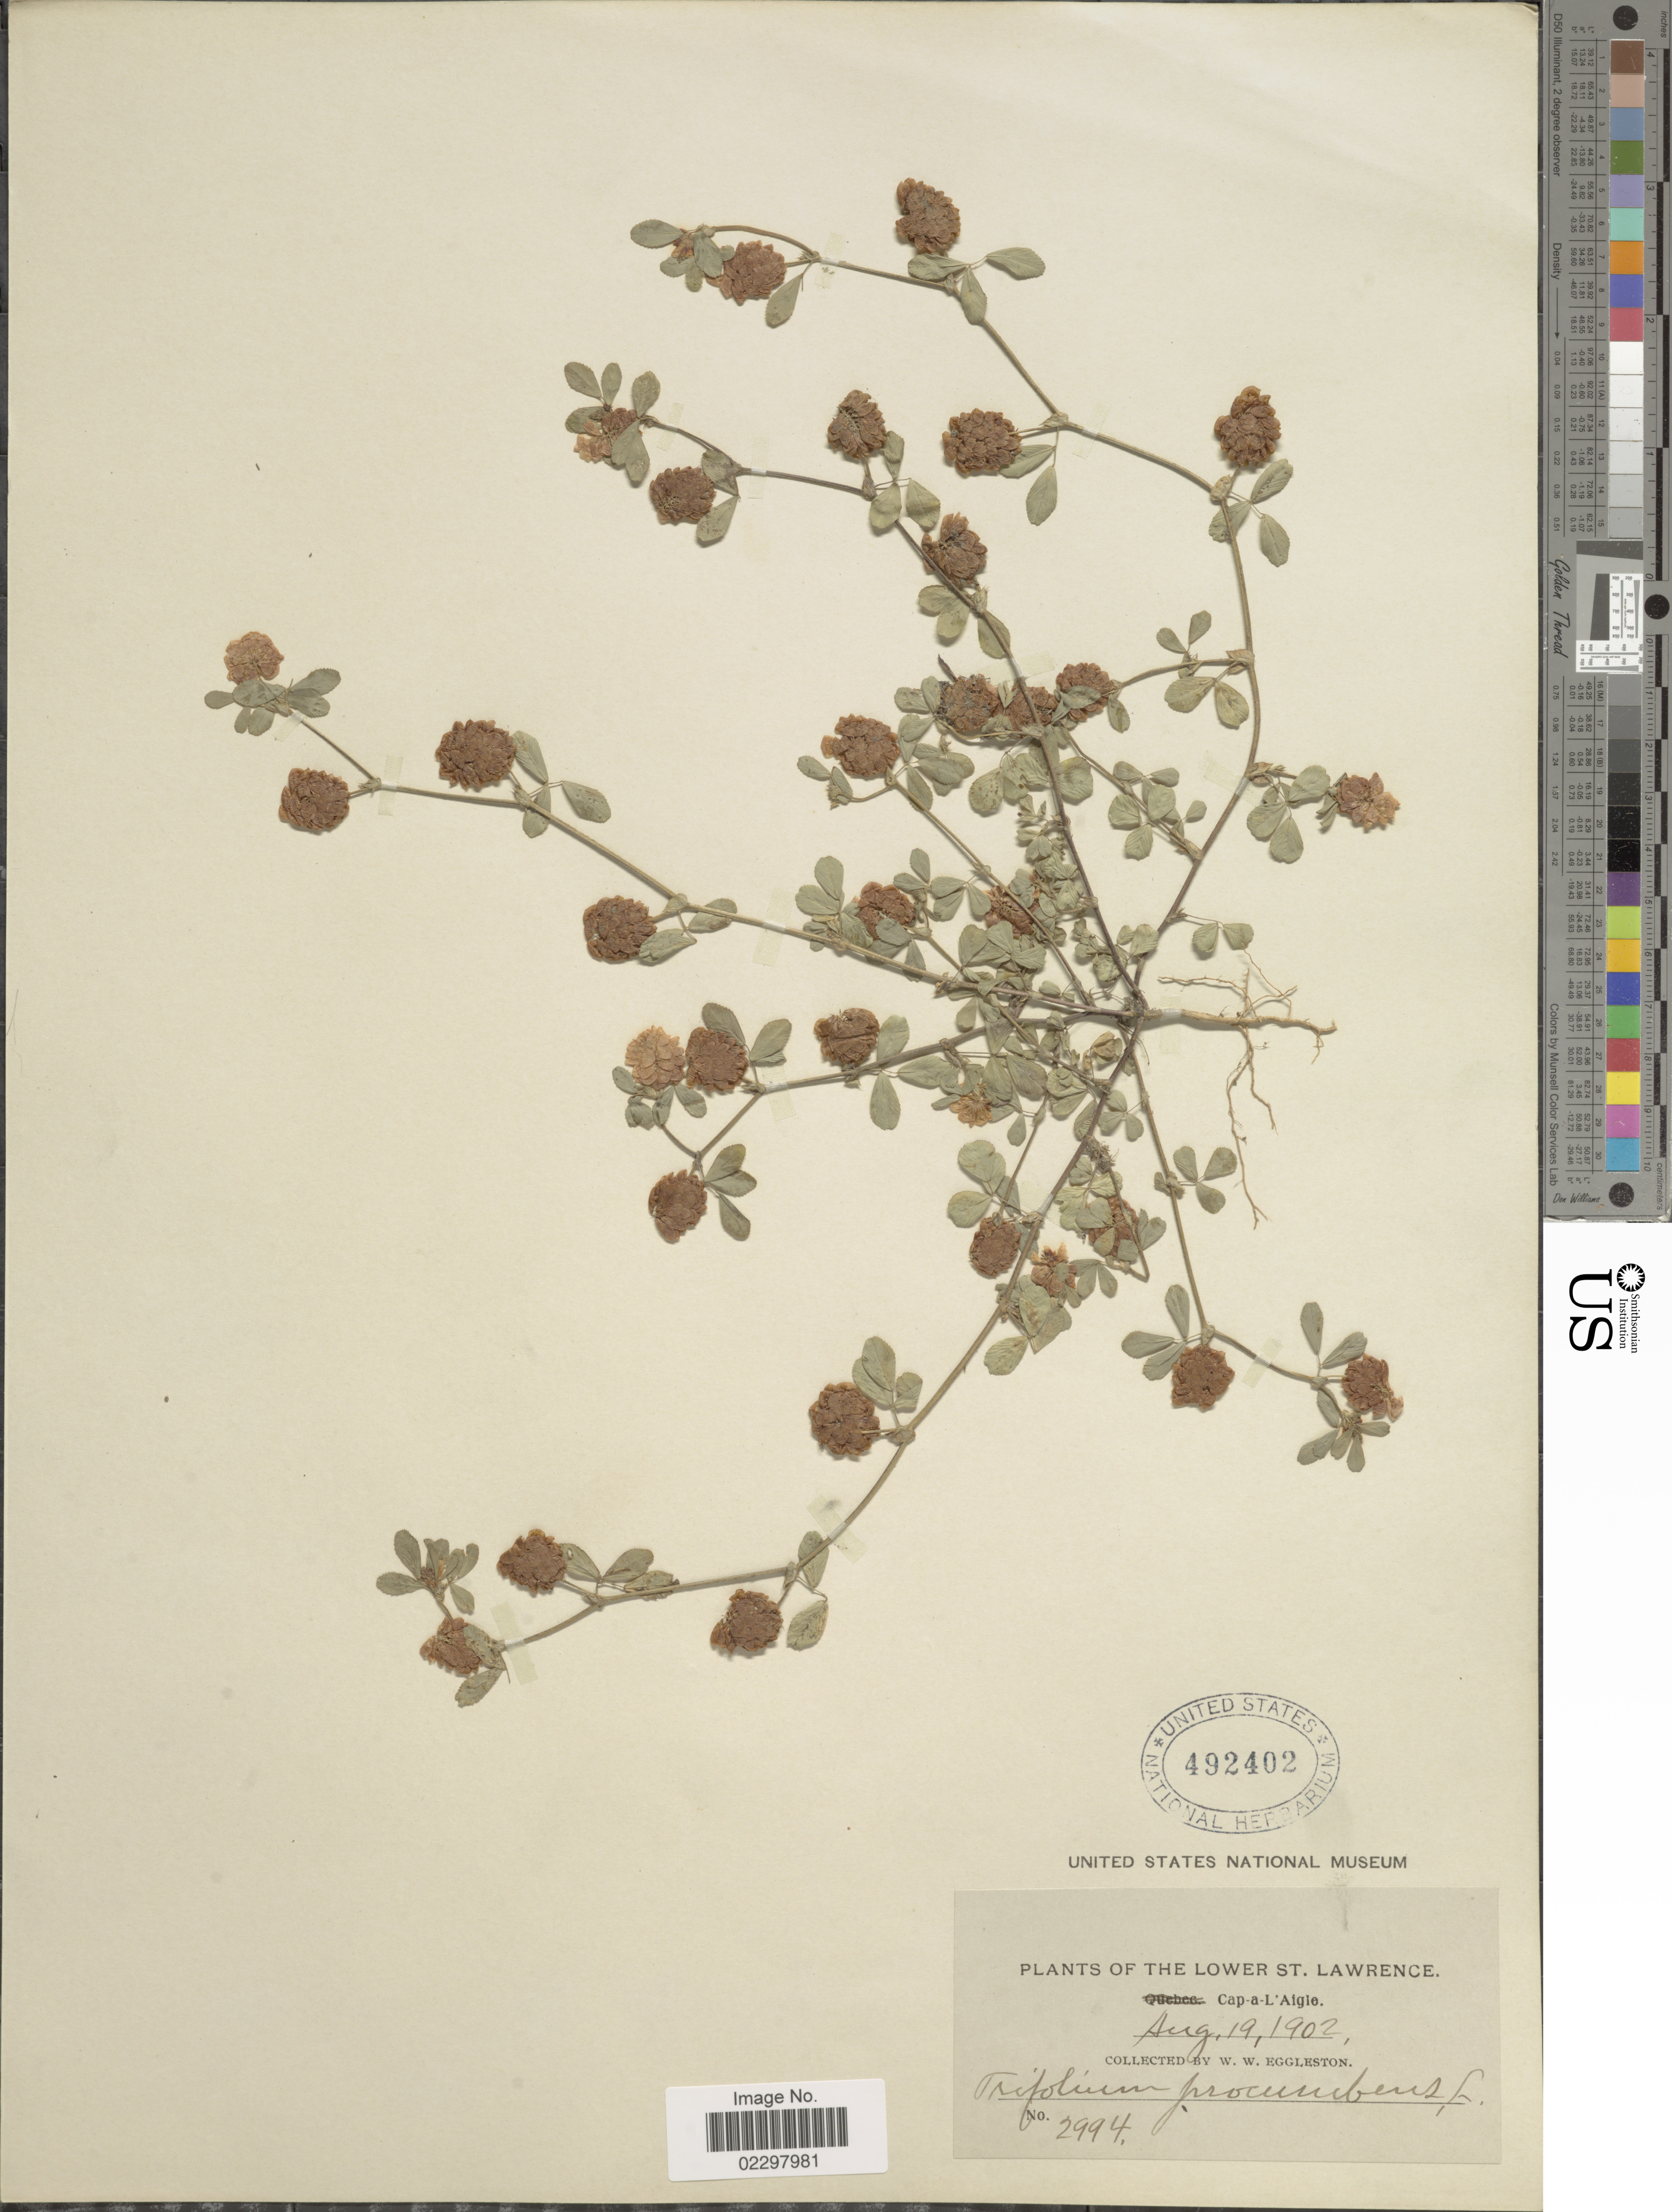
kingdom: Plantae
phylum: Tracheophyta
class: Magnoliopsida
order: Fabales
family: Fabaceae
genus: Trifolium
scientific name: Trifolium procumbens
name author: L.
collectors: W. W. Eggleston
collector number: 2994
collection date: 1902-08-19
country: Canada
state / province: Quebec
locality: The Lower St. Lawrence, Cap-a-L'Algie.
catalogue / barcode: US 492402